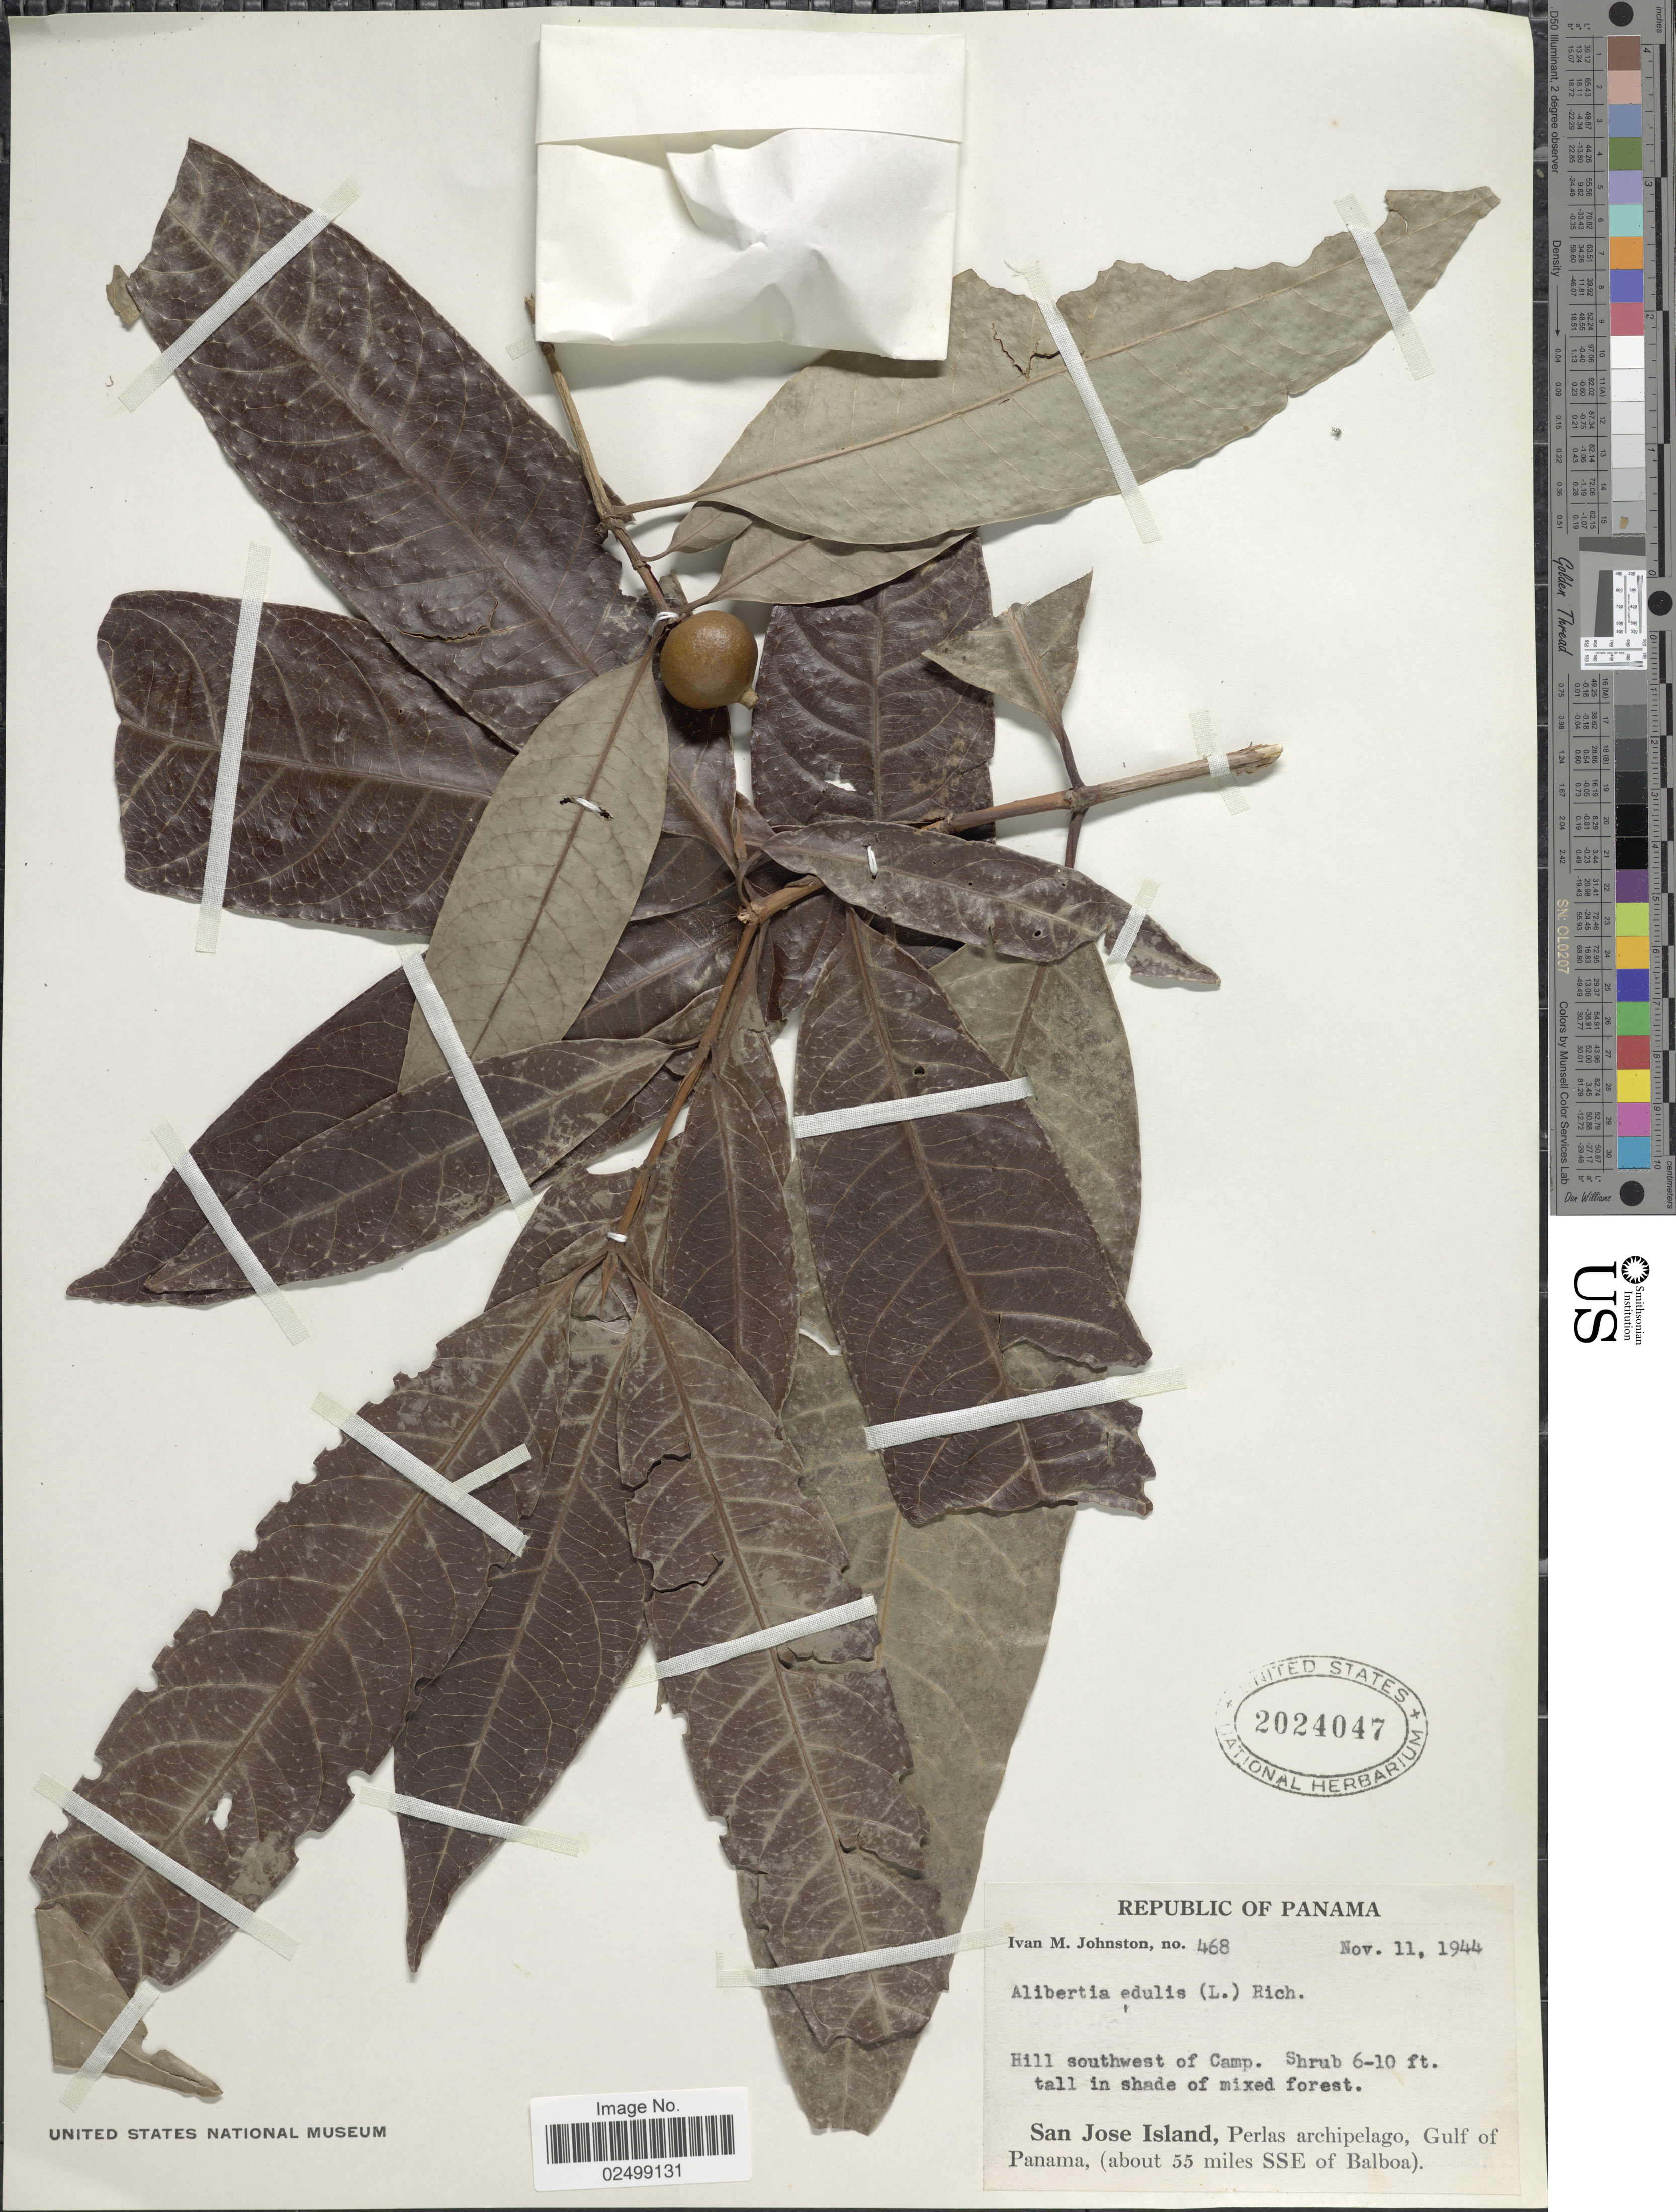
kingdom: Plantae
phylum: Tracheophyta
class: Magnoliopsida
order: Gentianales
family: Rubiaceae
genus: Alibertia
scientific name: Alibertia edulis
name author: (Rich.) A. Rich. ex DC.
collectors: I.M. Johnston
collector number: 468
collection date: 1944-11-11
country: Panama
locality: Republic of Panama. Hill southwest of Camp. San Jose Island, Perlas archipelago, Gulf of Panama, (about 55 miles SSE of Balboa)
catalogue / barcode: US 2024047